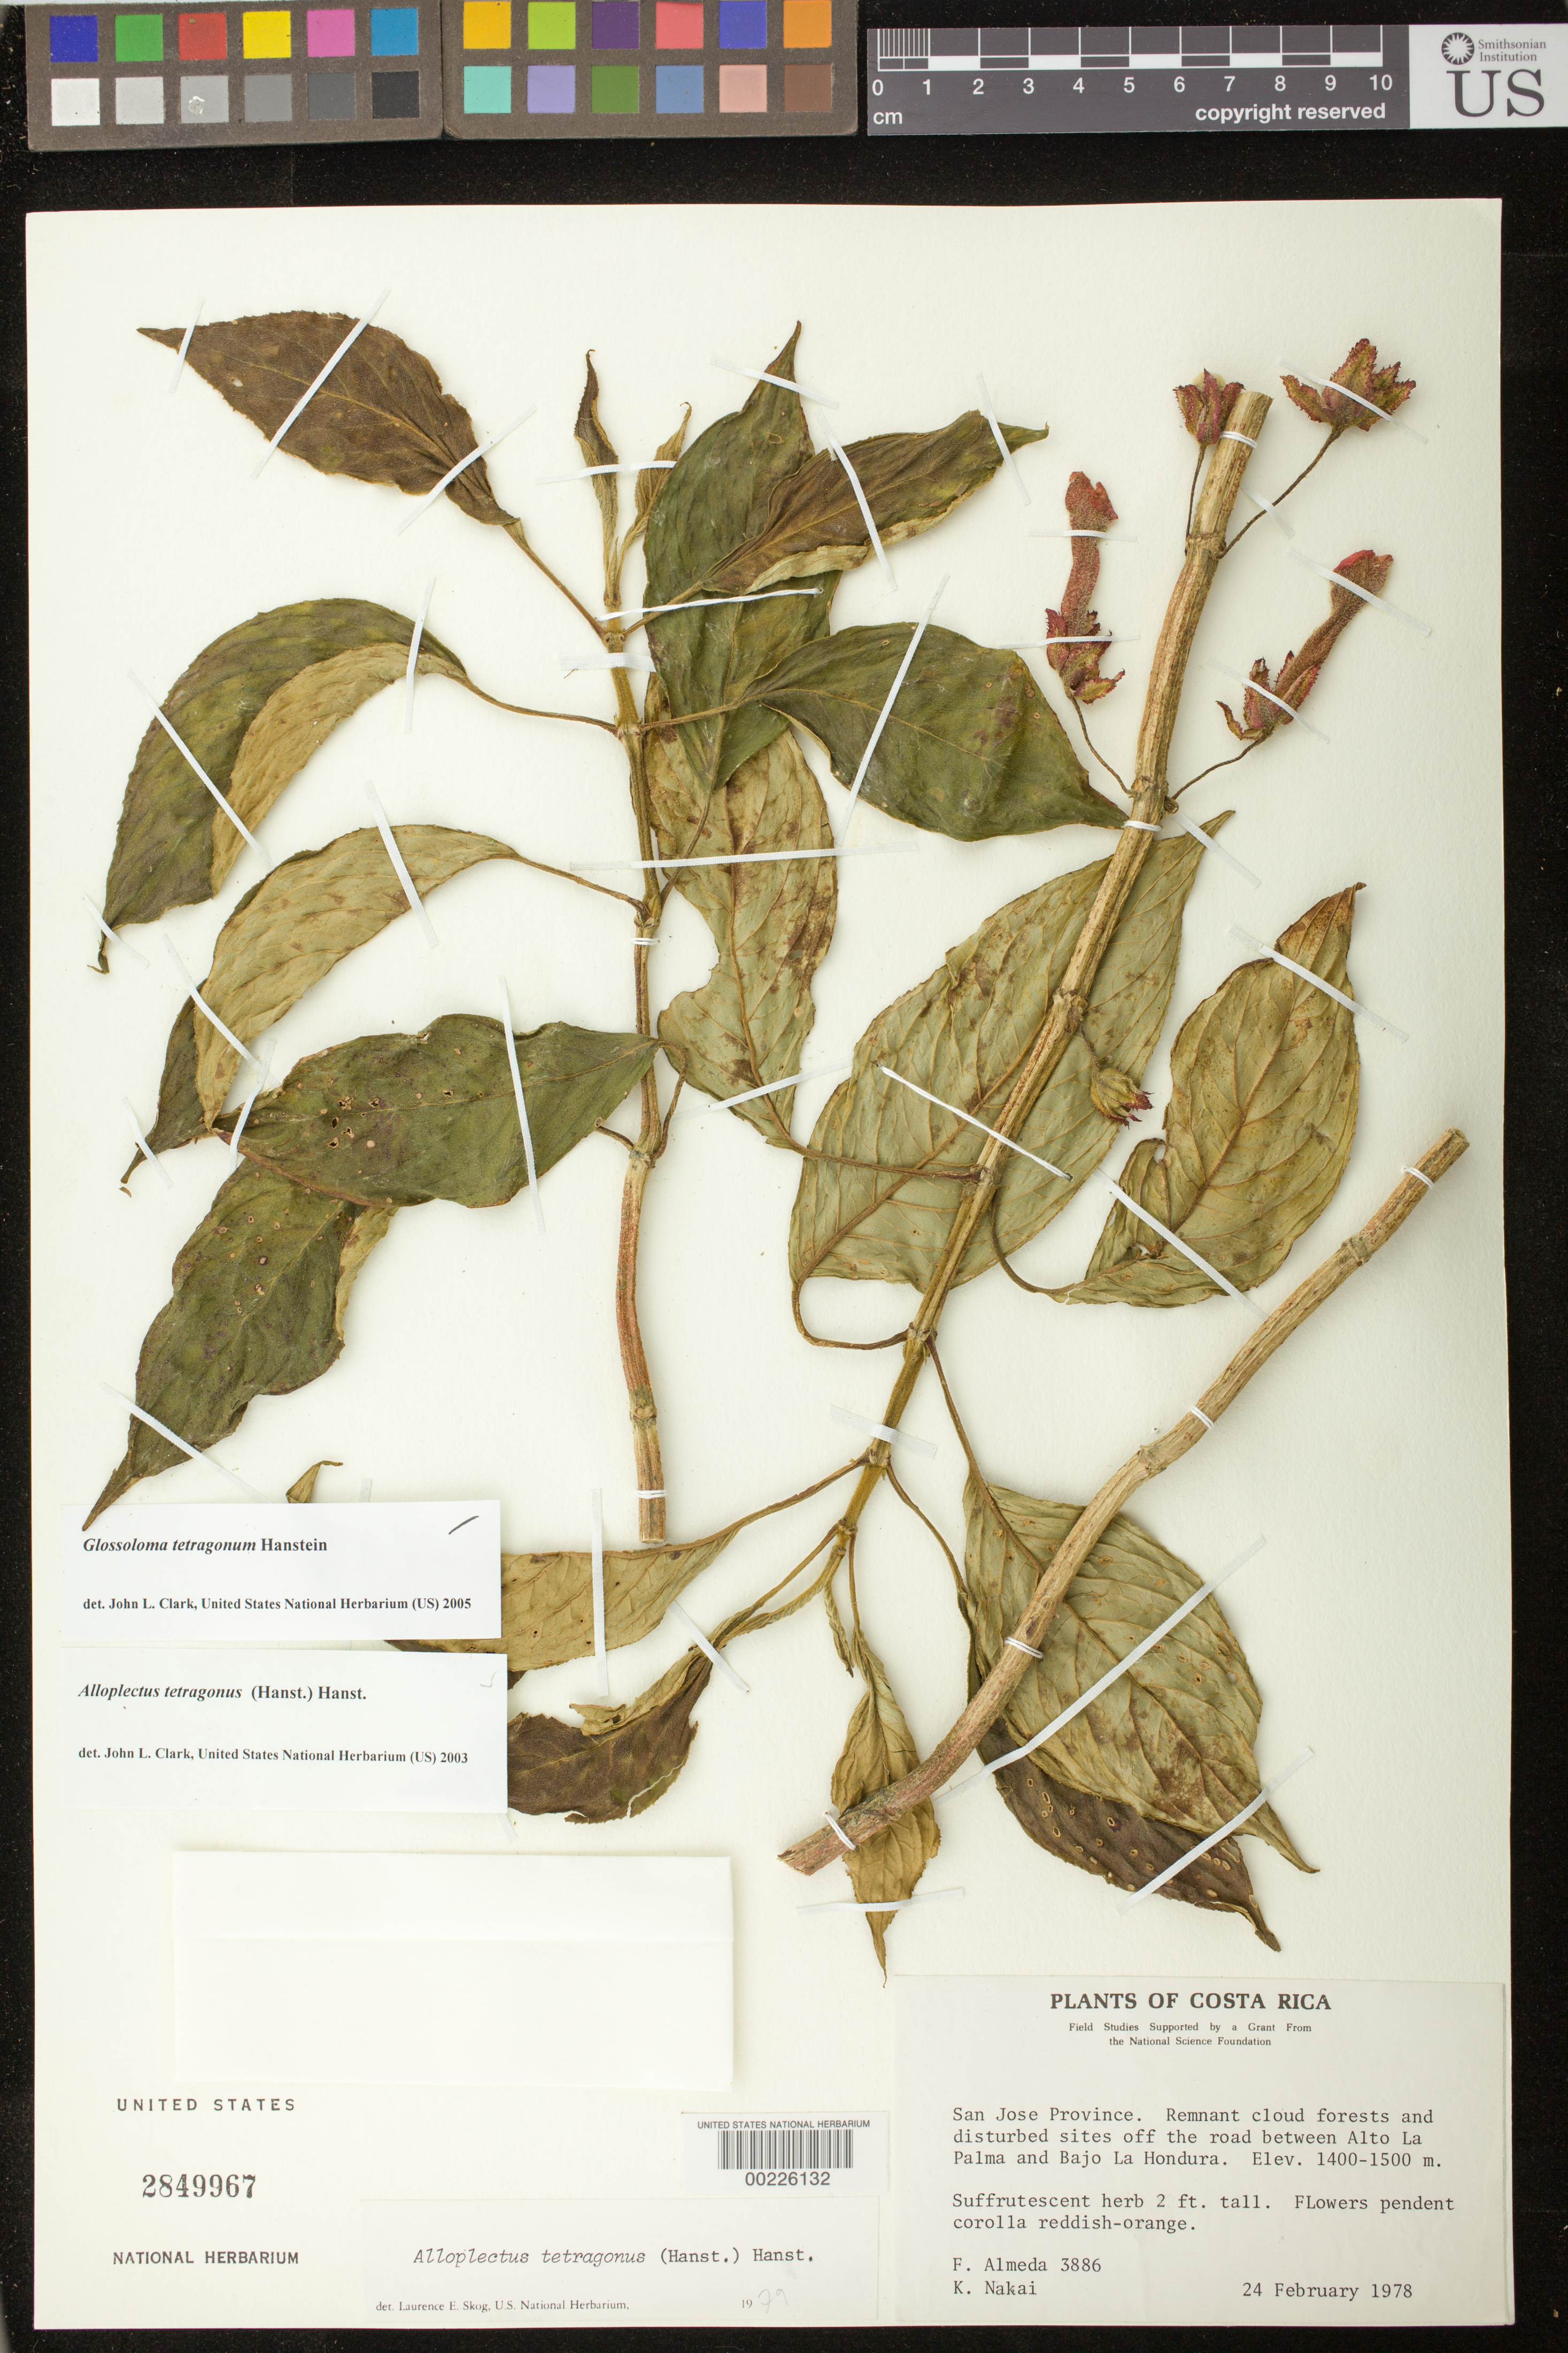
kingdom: Plantae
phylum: Tracheophyta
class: Magnoliopsida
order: Lamiales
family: Gesneriaceae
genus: Glossoloma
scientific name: Glossoloma tetragonum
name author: Hanst.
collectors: F. Almeda & K. M. Nakai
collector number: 3886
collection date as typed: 24 Feb 1978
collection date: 1978-02-24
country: Costa Rica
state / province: San José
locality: Off the road between Alto La Palma and Bajo la Hondura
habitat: Remnant cloud forests and disturbed sites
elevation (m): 1400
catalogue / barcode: US 2849967